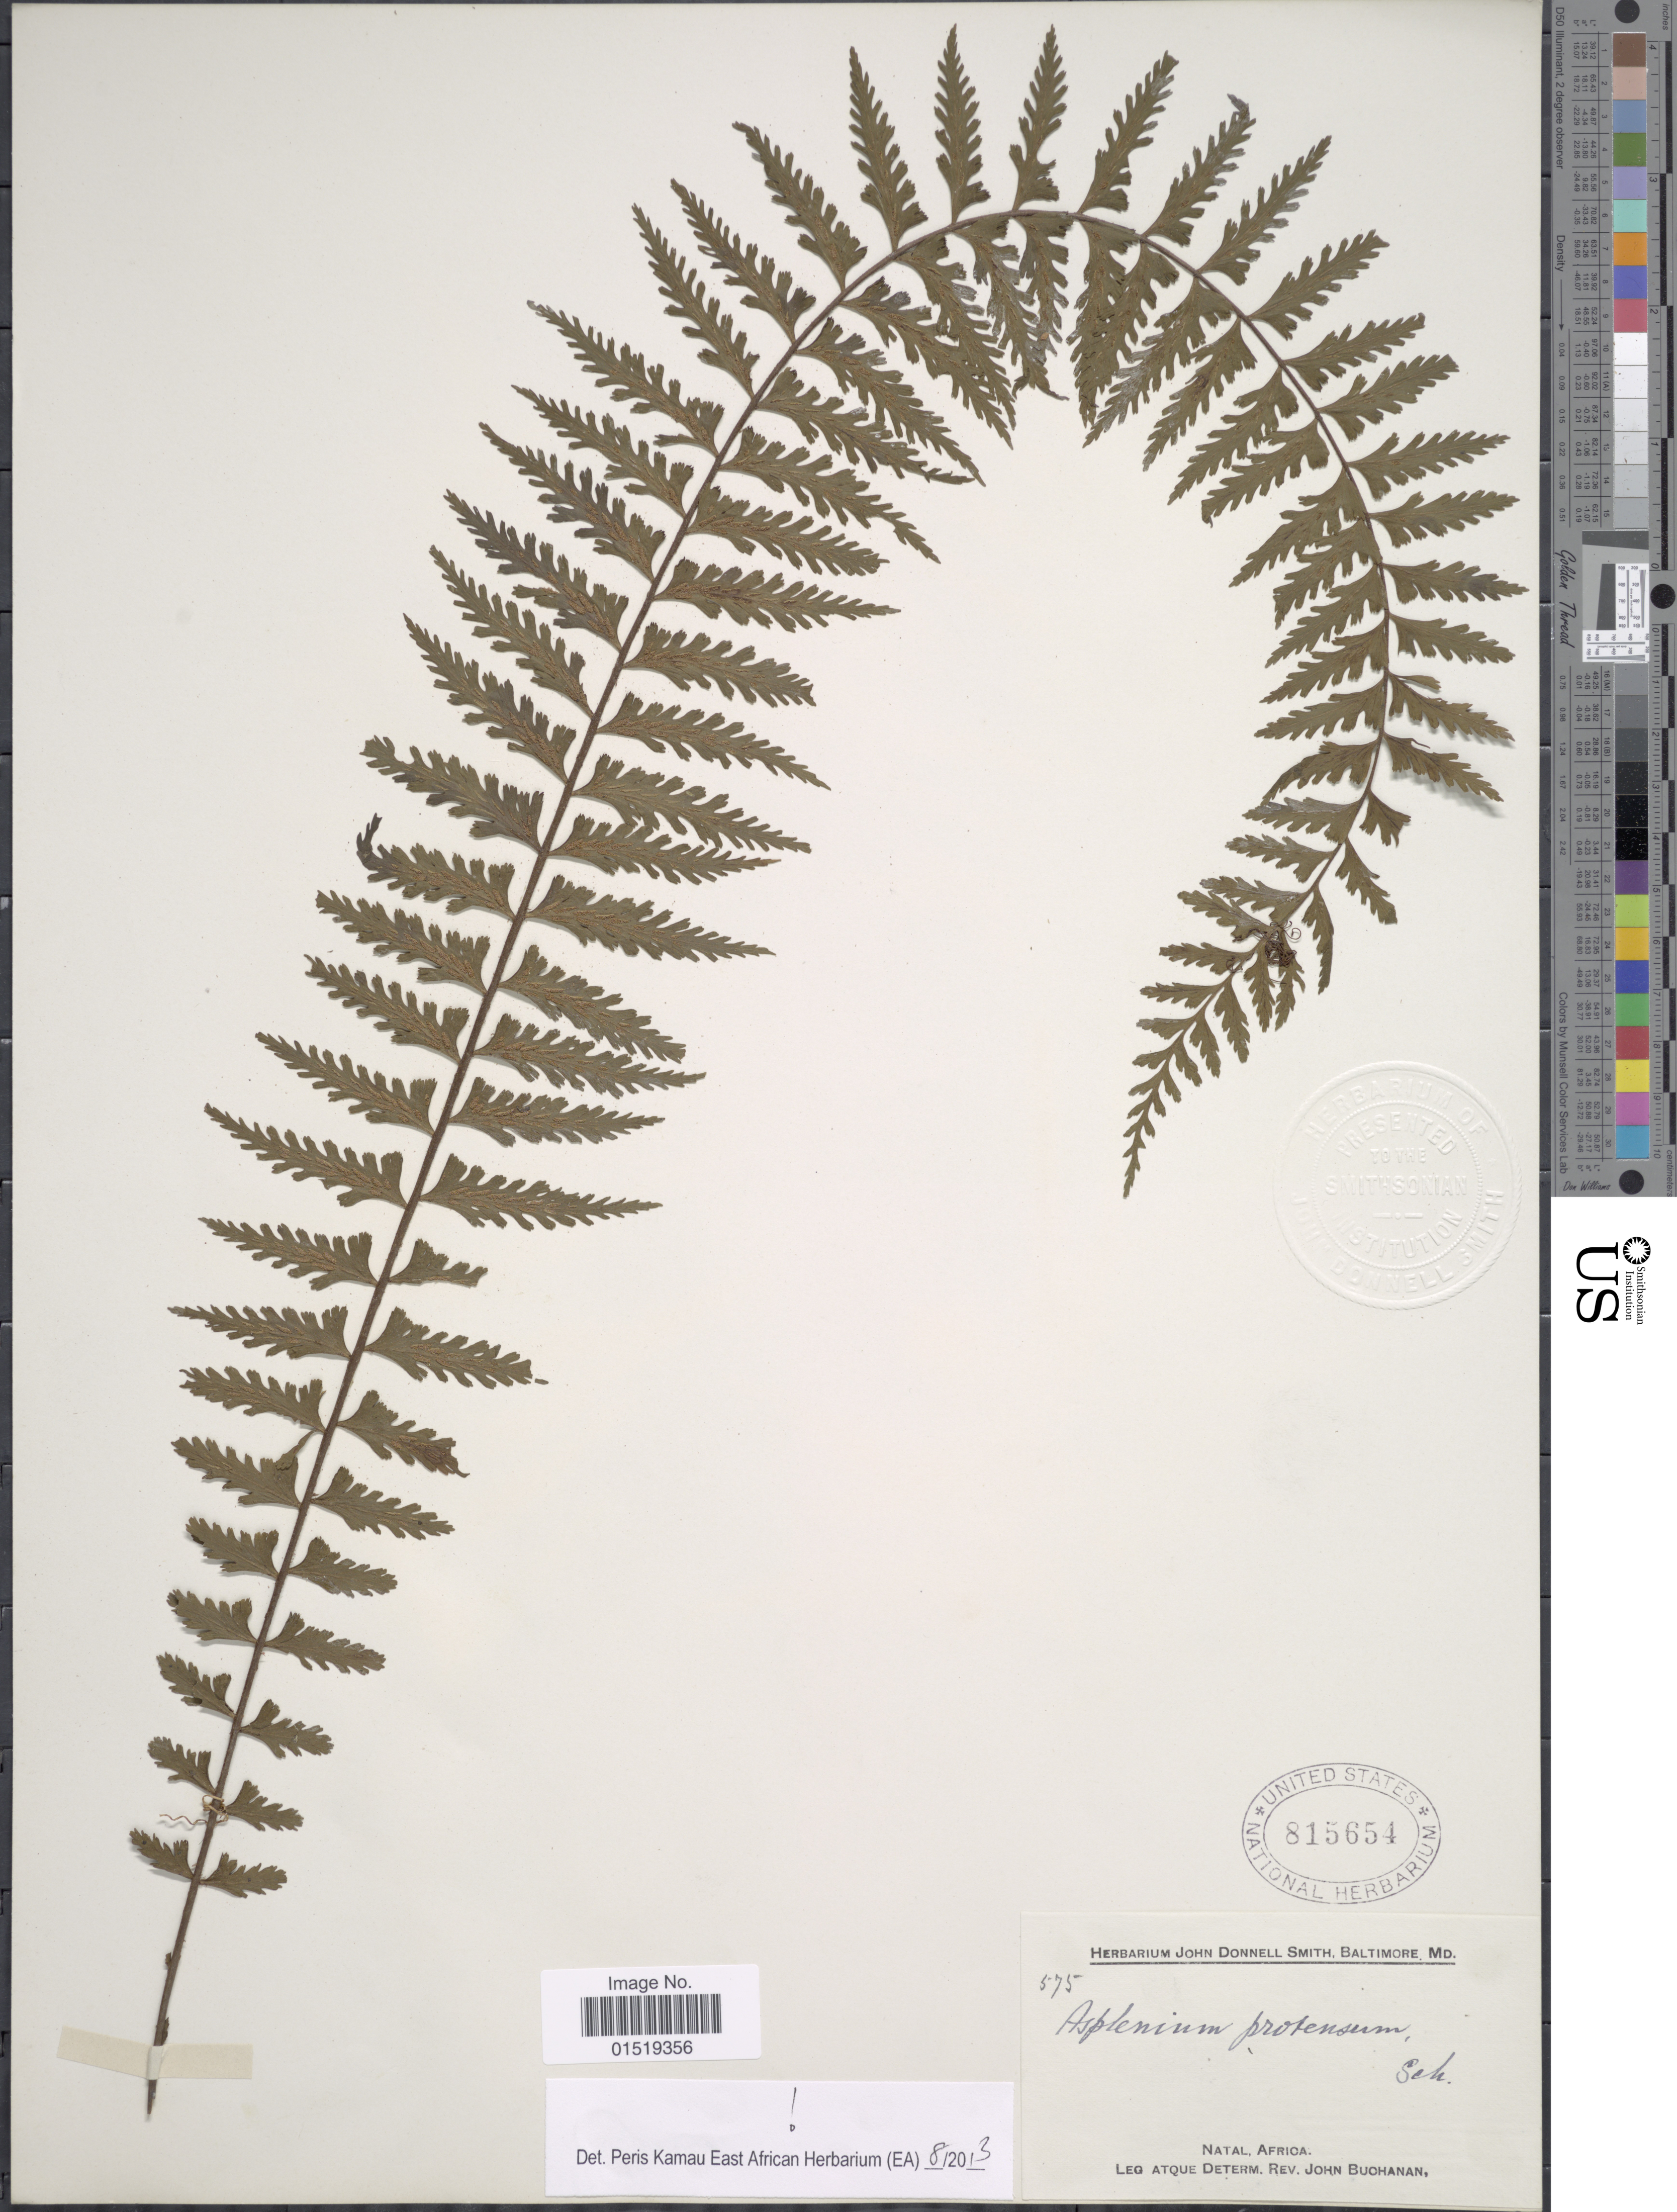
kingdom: Plantae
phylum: Tracheophyta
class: Polypodiopsida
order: Polypodiales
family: Aspleniaceae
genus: Asplenium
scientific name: Asplenium protensum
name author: Schrad.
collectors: J. Buchanan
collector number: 575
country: South Africa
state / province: KwaZulu-Natal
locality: Natal.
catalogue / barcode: US 815654